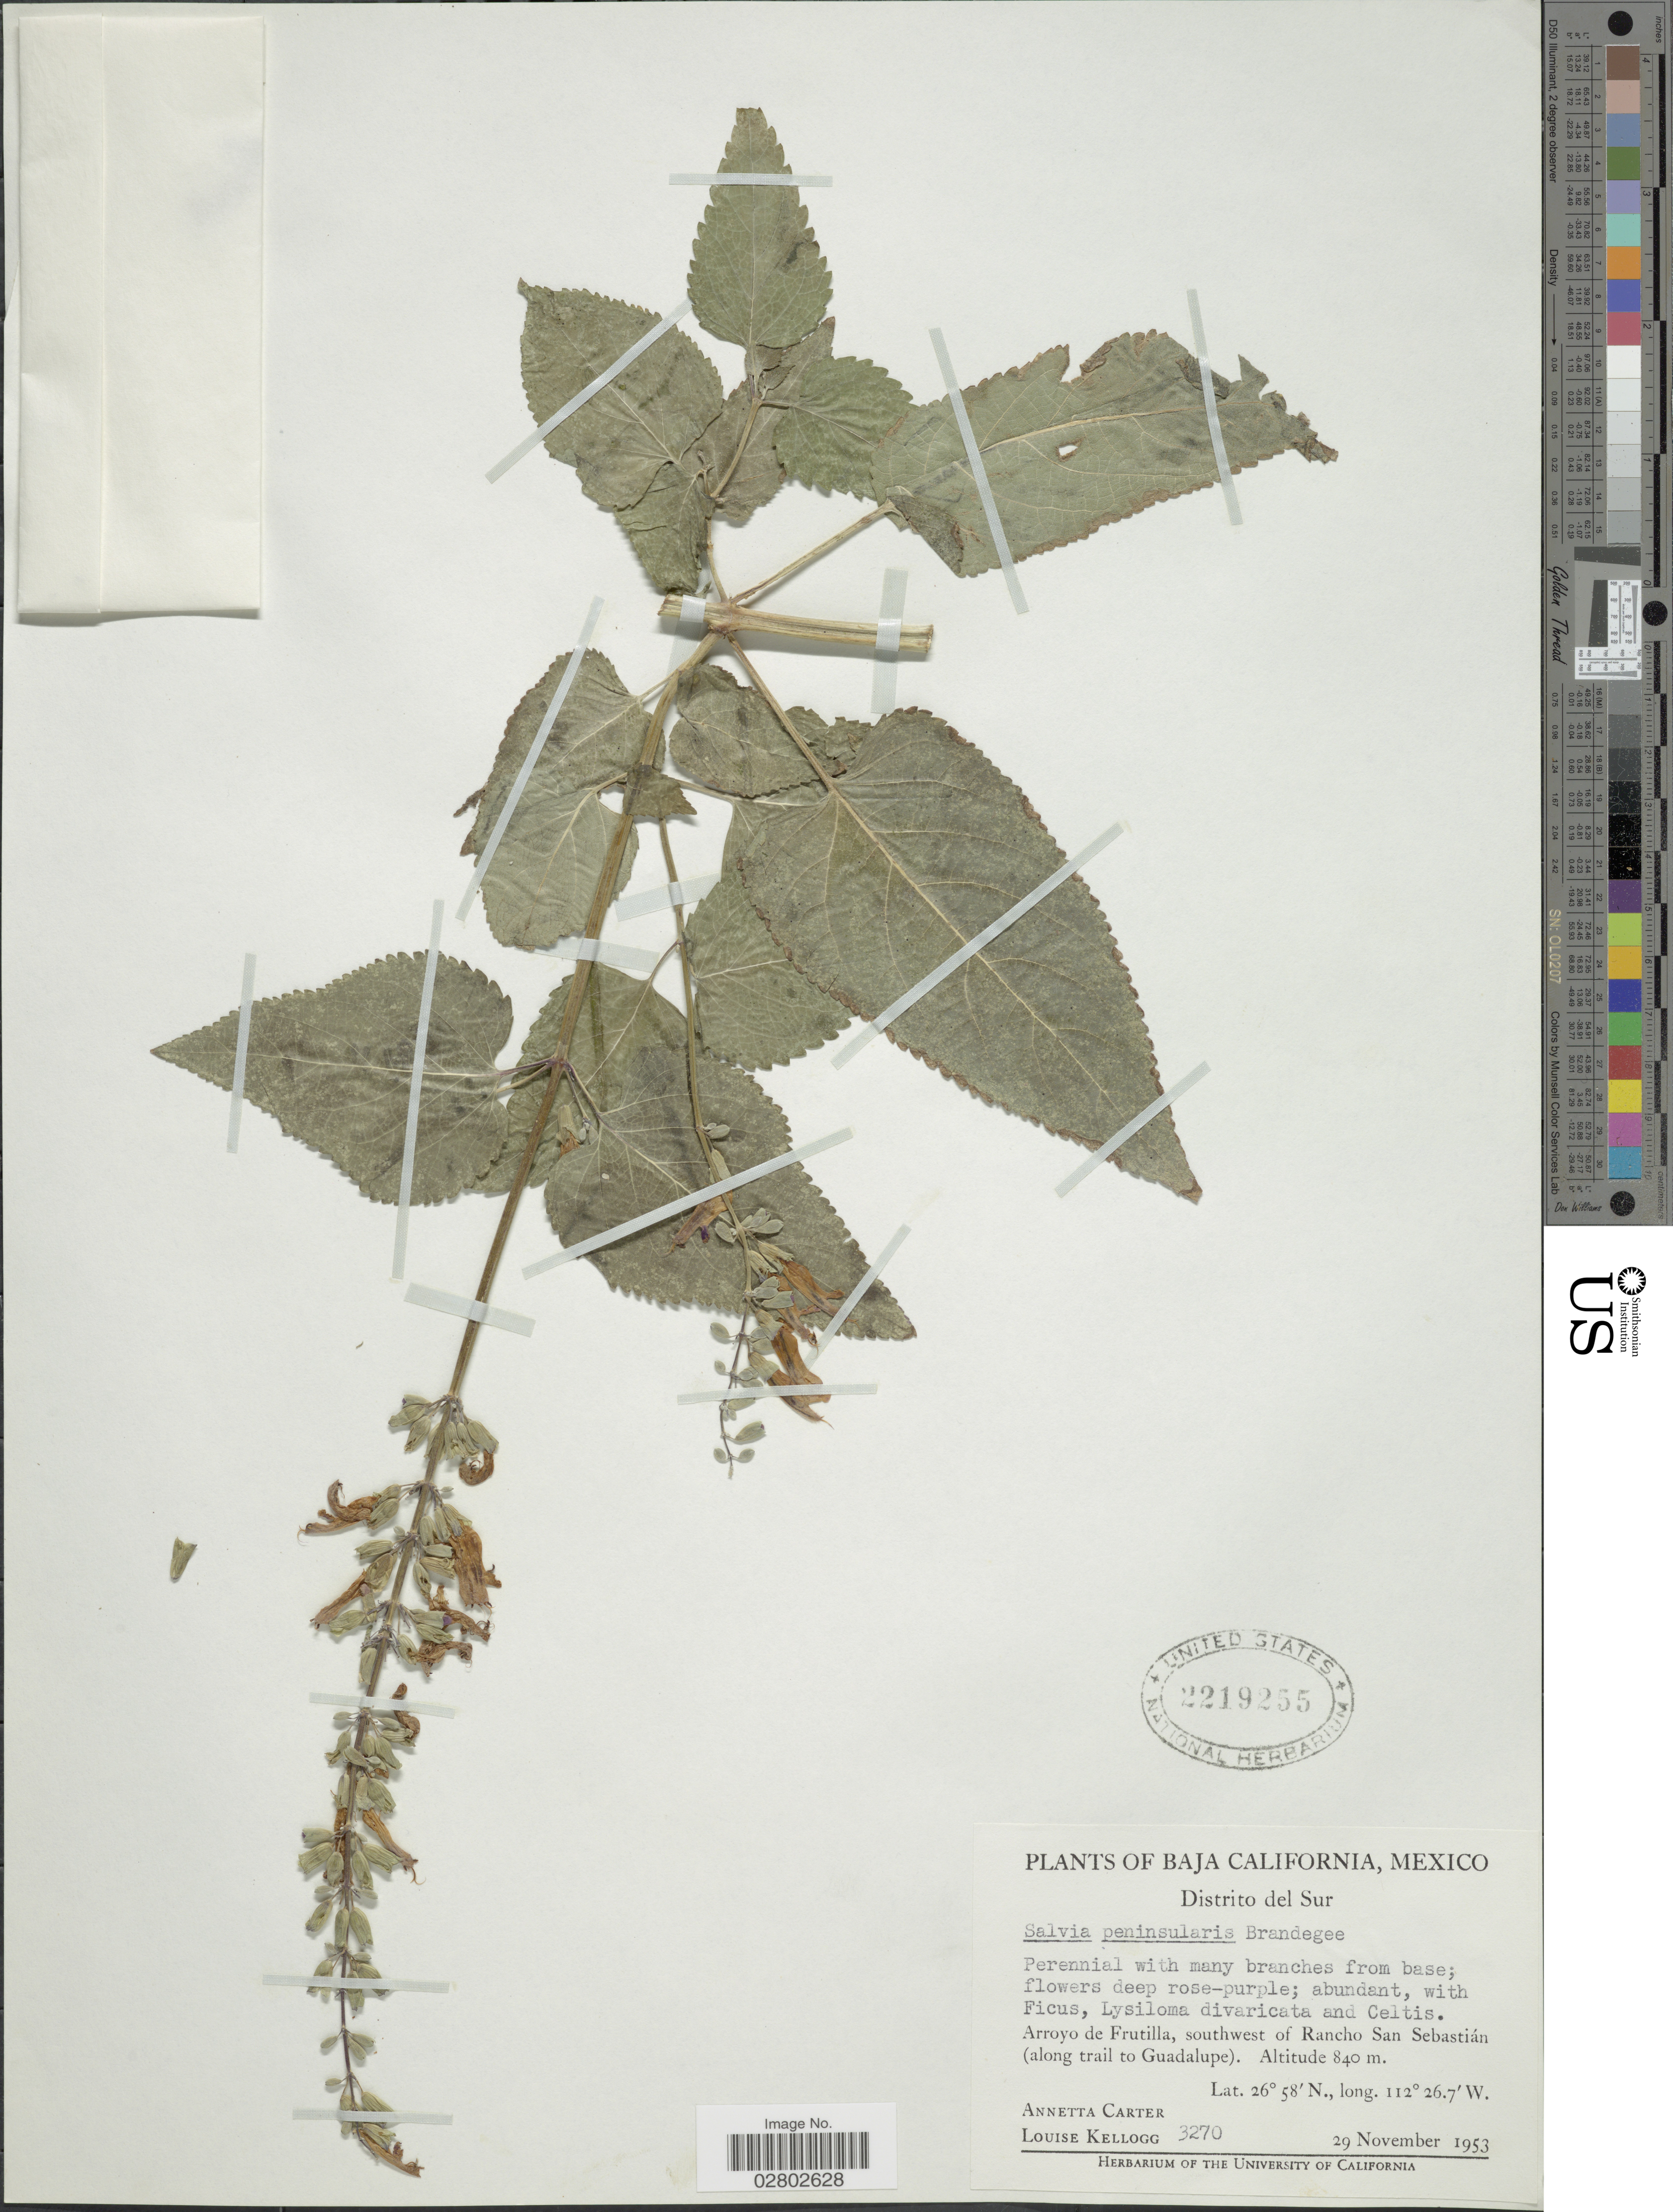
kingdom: Plantae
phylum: Tracheophyta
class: Magnoliopsida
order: Lamiales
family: Lamiaceae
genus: Salvia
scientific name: Salvia peninsularis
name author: Brandegee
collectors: A. Carter & L. Kellogg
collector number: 3270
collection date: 1953-11-29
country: Mexico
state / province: Baja California Sur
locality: Distrito del Sur. Arroyo de Frutilla, southwest of Rancho San Sebastián (along trail to Guadalupe).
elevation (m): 840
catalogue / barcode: US 2219255